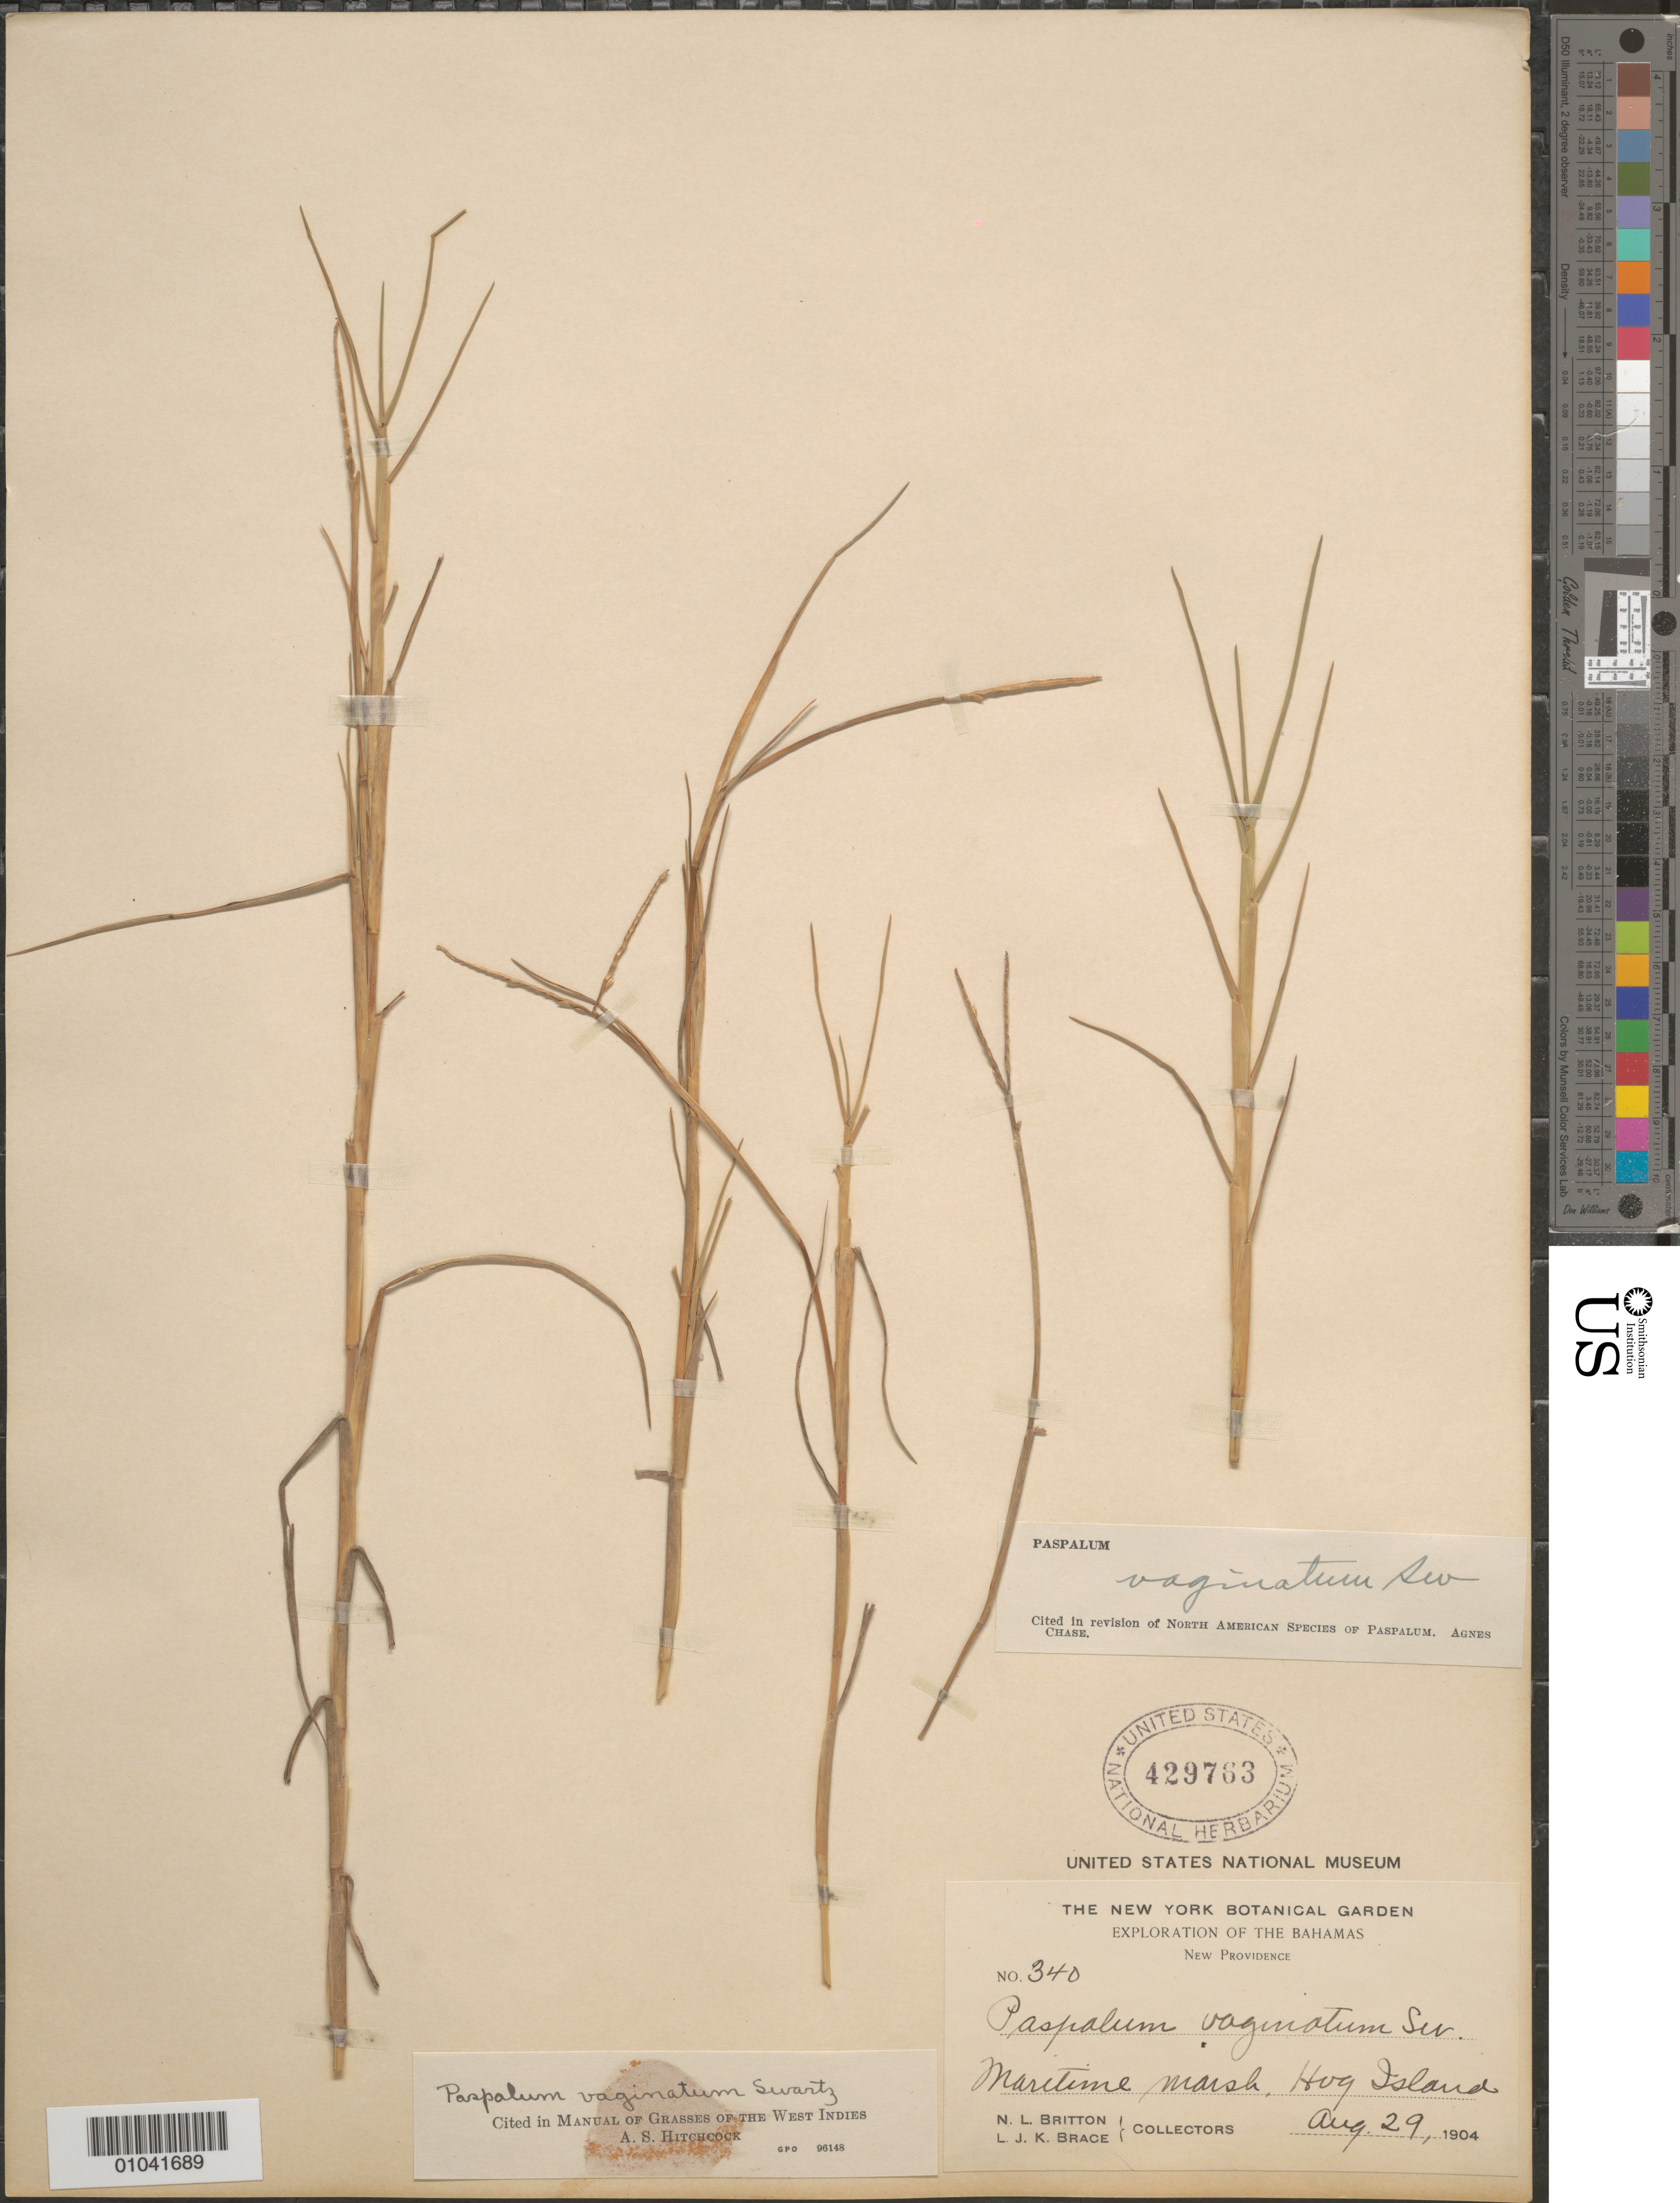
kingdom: Plantae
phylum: Tracheophyta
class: Liliopsida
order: Poales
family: Poaceae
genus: Paspalum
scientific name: Paspalum vaginatum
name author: Sw.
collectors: N. Britton & L. J. K. Brace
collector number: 340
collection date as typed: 29 Aug 1904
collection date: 1904-08-29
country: Bahamas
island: New Providence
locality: Hog Island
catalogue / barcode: US 429763